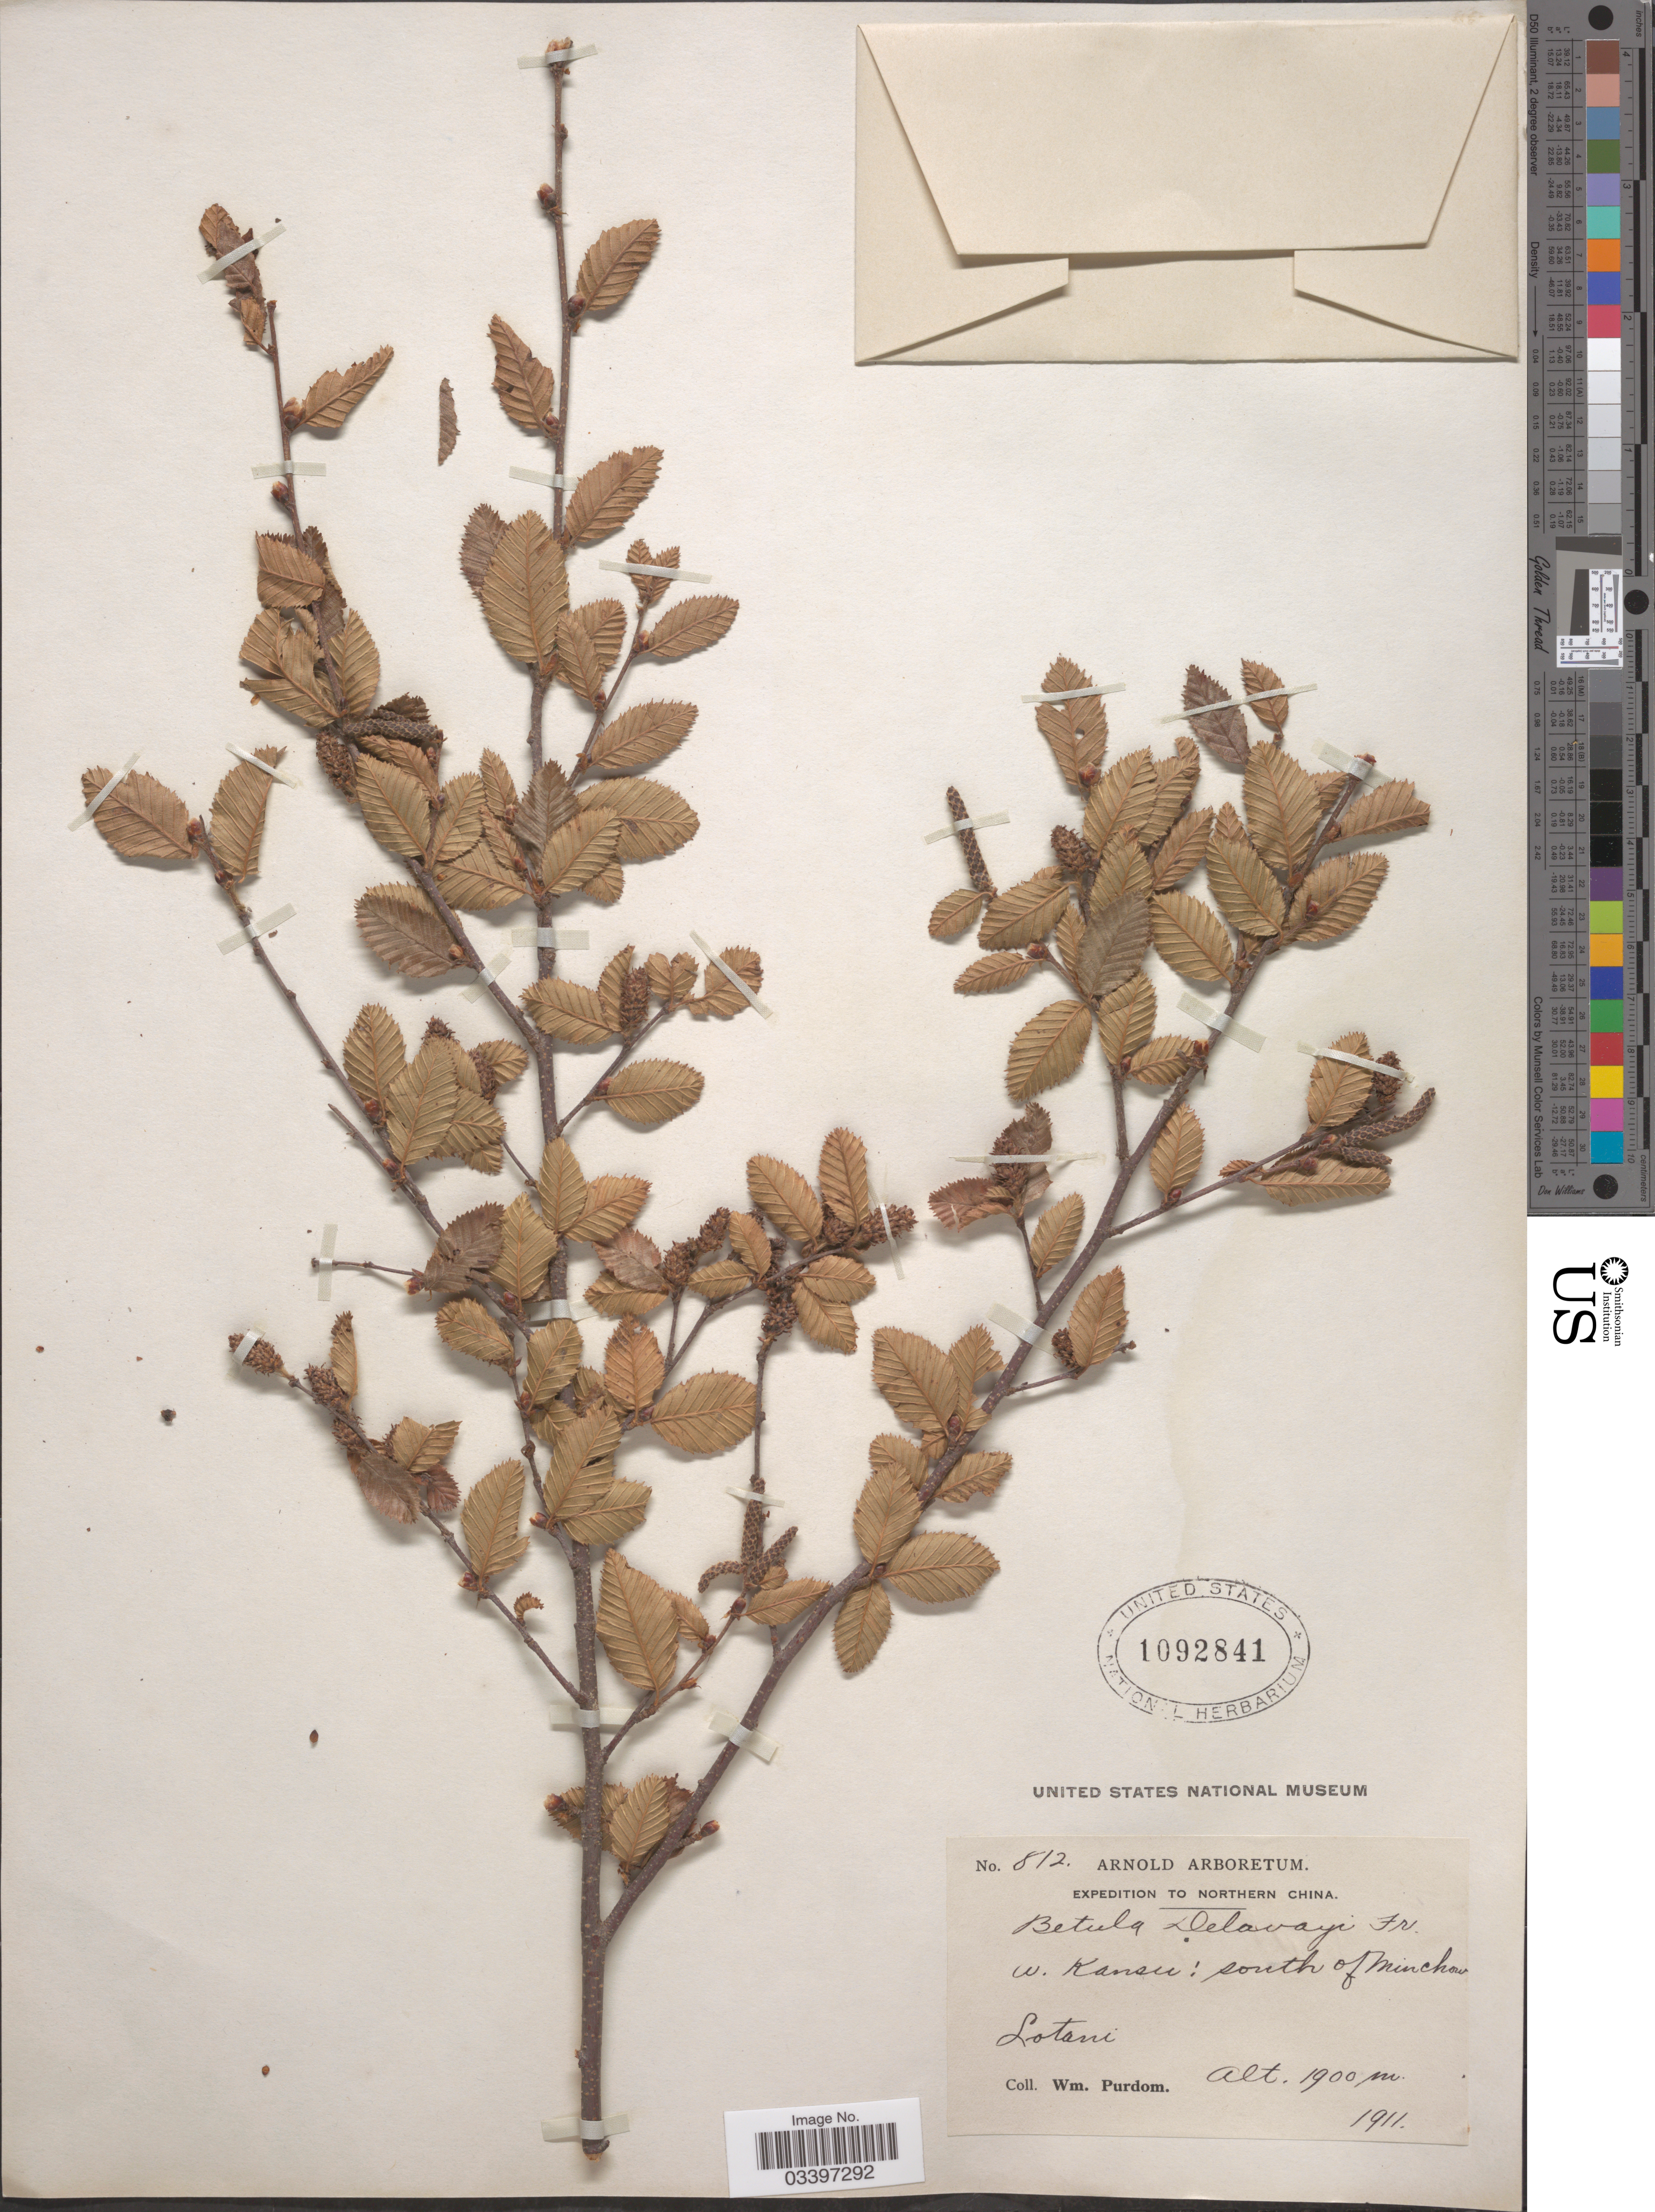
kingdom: Plantae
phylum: Tracheophyta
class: Magnoliopsida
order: Fagales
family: Betulaceae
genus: Betula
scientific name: Betula delavayi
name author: Franch.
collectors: W. Purdom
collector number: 812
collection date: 1911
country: China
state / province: Gansu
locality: Northern China. W. Kansu: south of Minchow Lotani.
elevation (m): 1900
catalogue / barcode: US 1092841